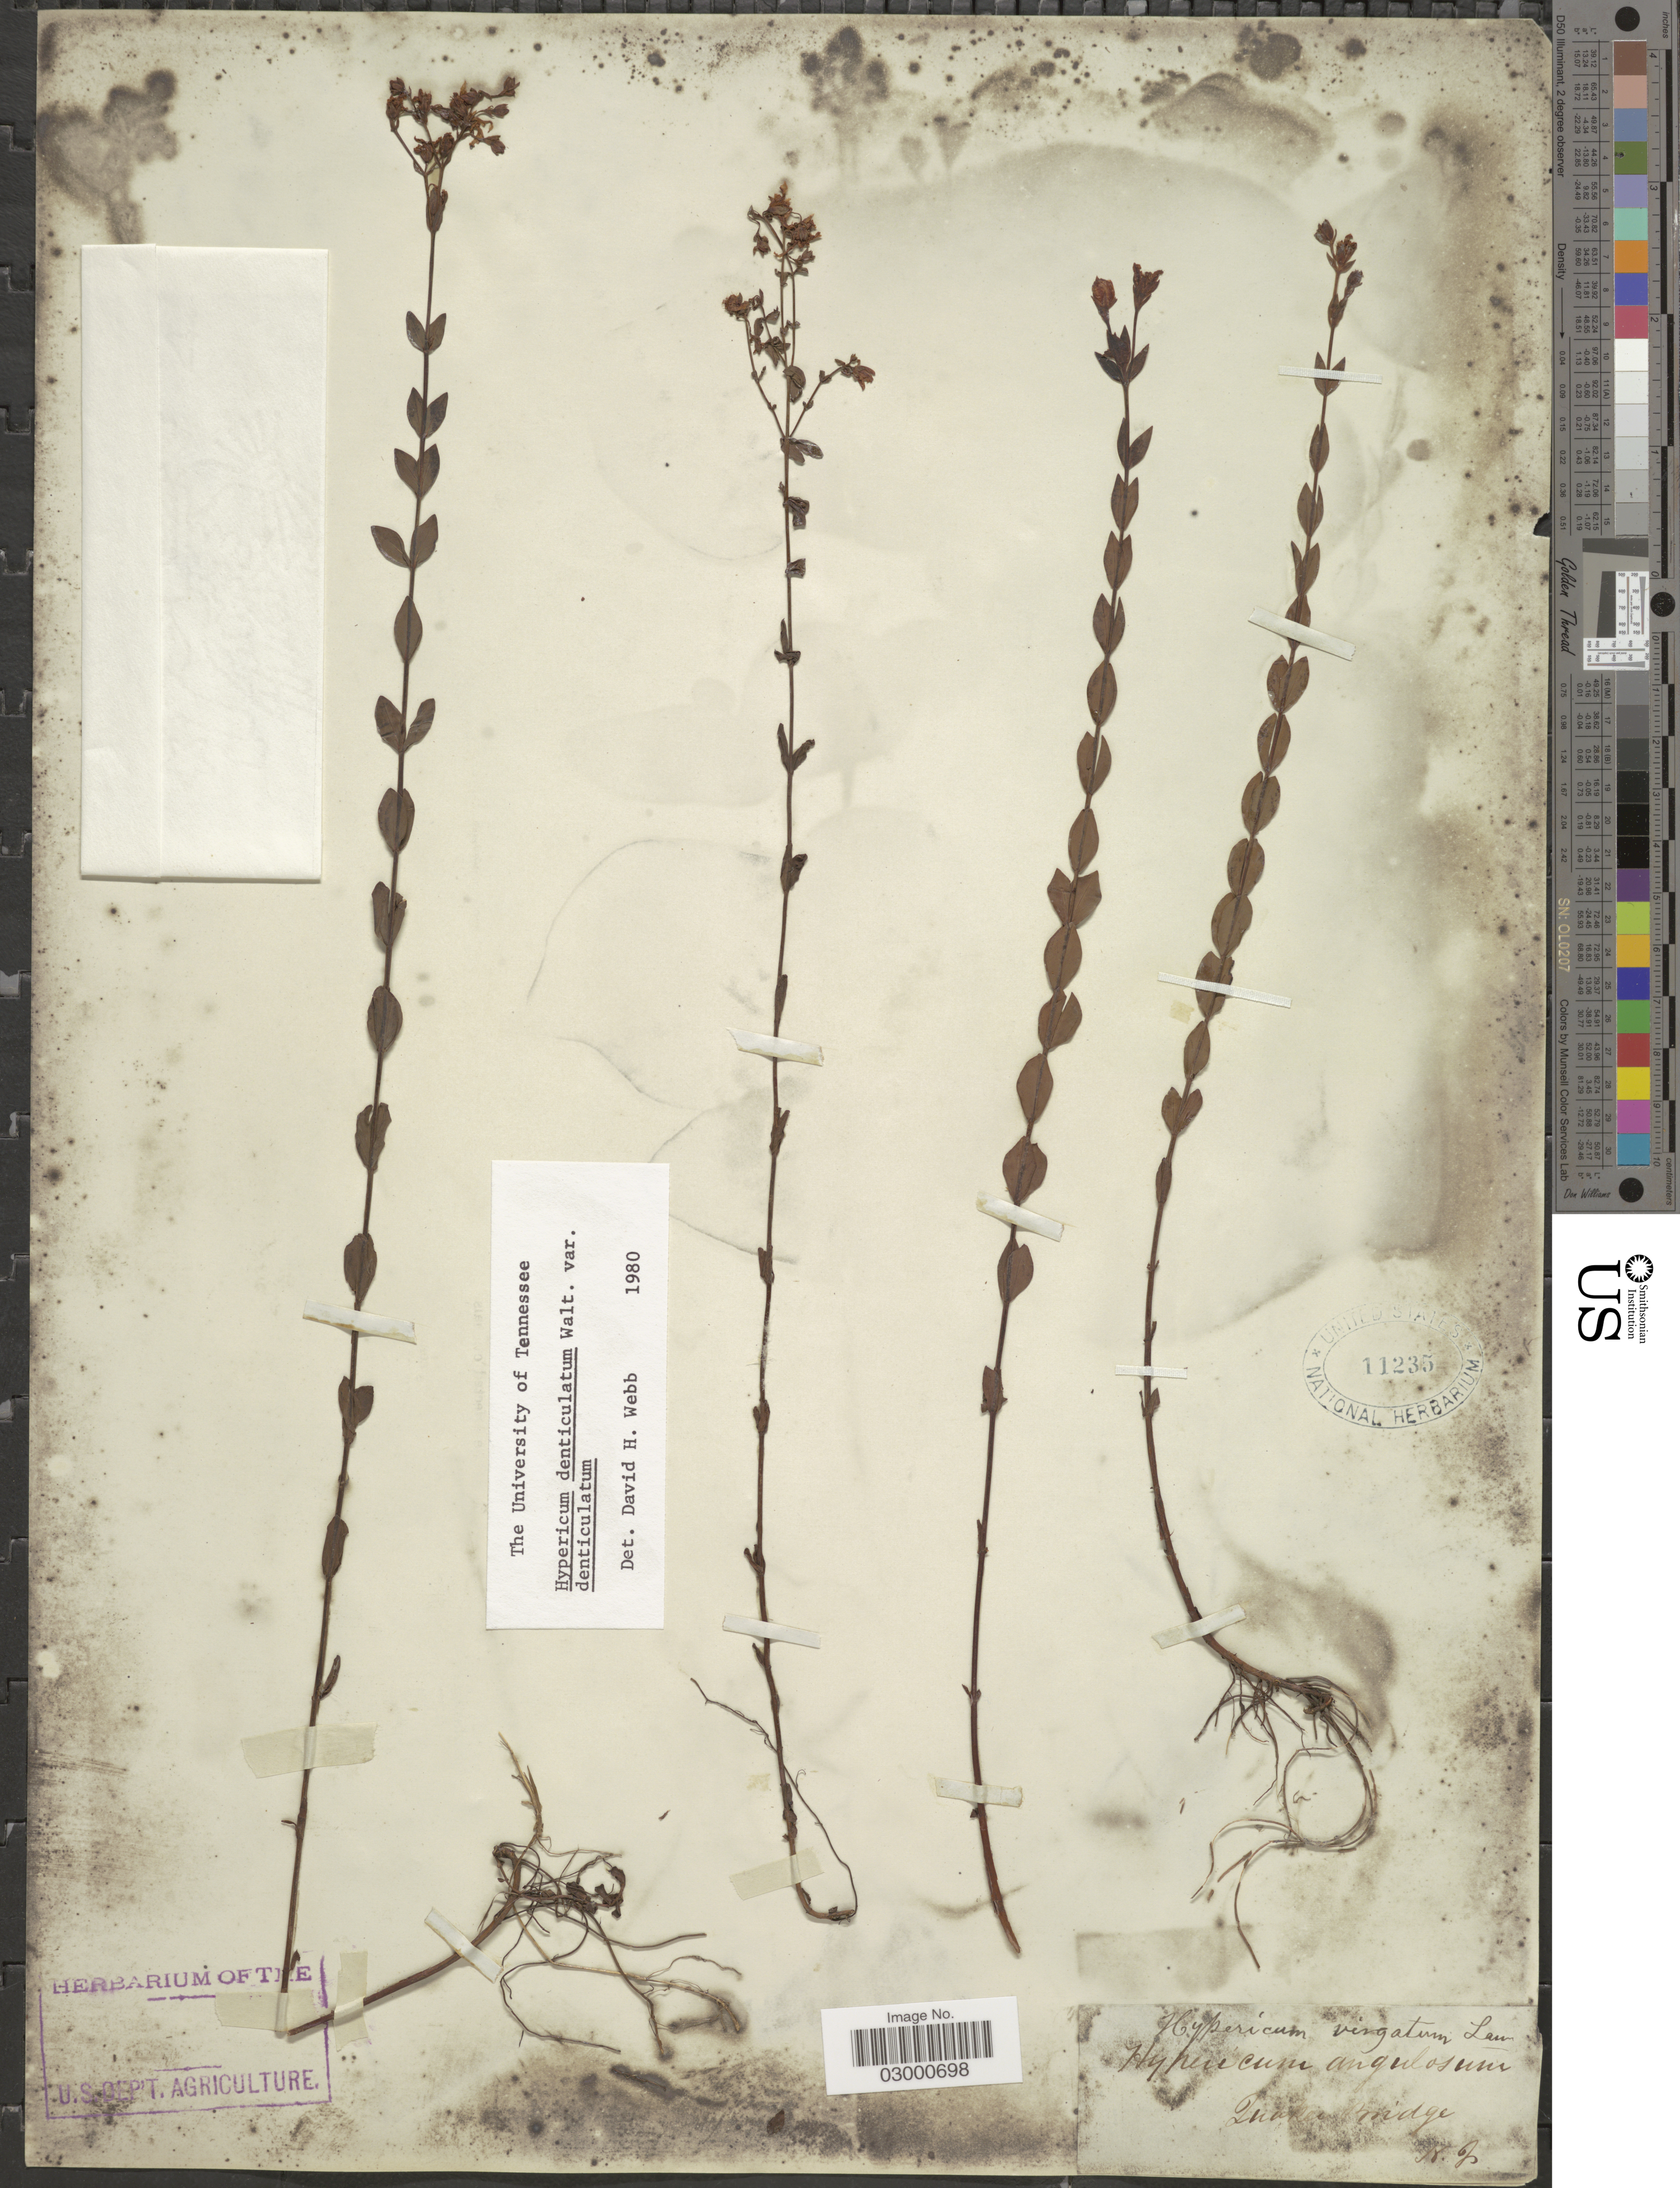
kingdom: Plantae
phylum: Tracheophyta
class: Magnoliopsida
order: Malpighiales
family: Hypericaceae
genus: Hypericum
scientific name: Hypericum denticulatum var. denticulatum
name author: Walter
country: United States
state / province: New Jersey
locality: Quaker Bridge.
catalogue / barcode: US 11235